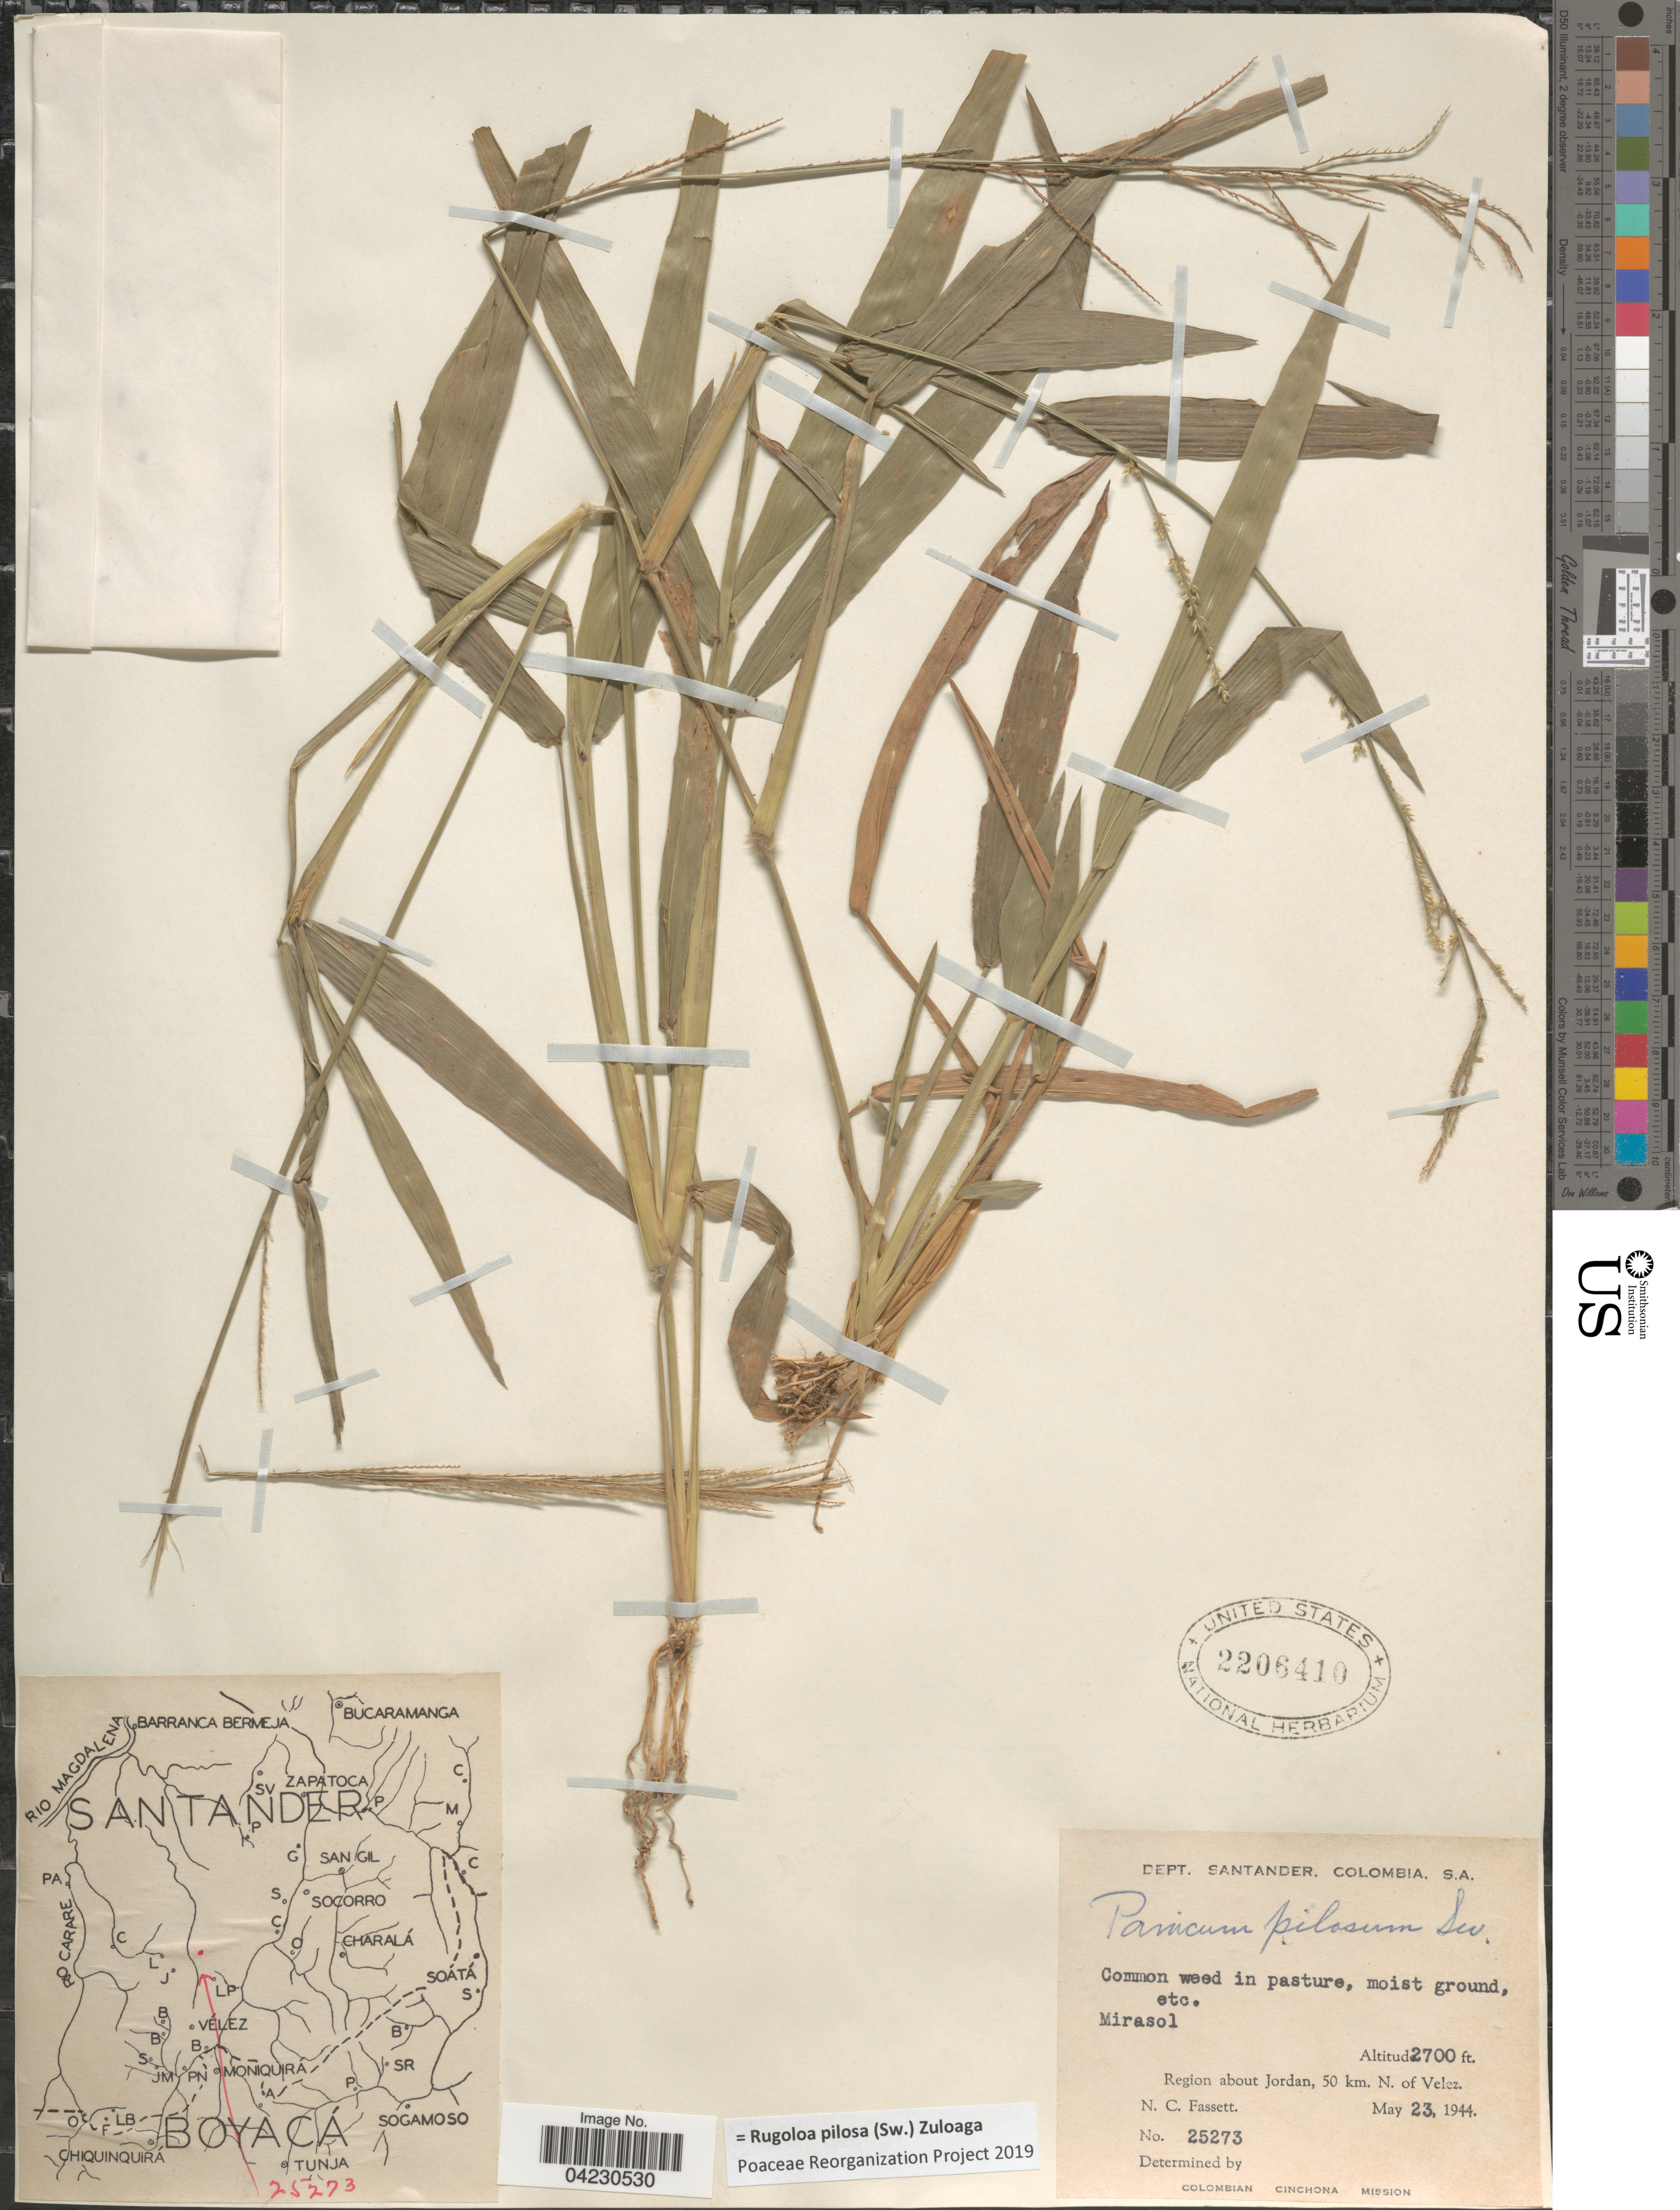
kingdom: Plantae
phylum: Tracheophyta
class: Liliopsida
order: Poales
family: Poaceae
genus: Rugoloa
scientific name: Rugoloa pilosa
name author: (Sw.) Zuloaga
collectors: N. C. Fassett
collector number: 25273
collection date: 1944-05-23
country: Colombia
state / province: Santander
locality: Dept. Santander. Mirasol. Region about Jordan, 50 km. N. of Velez. Colombian Cinchona Mission.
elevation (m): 823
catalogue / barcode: US 2206410